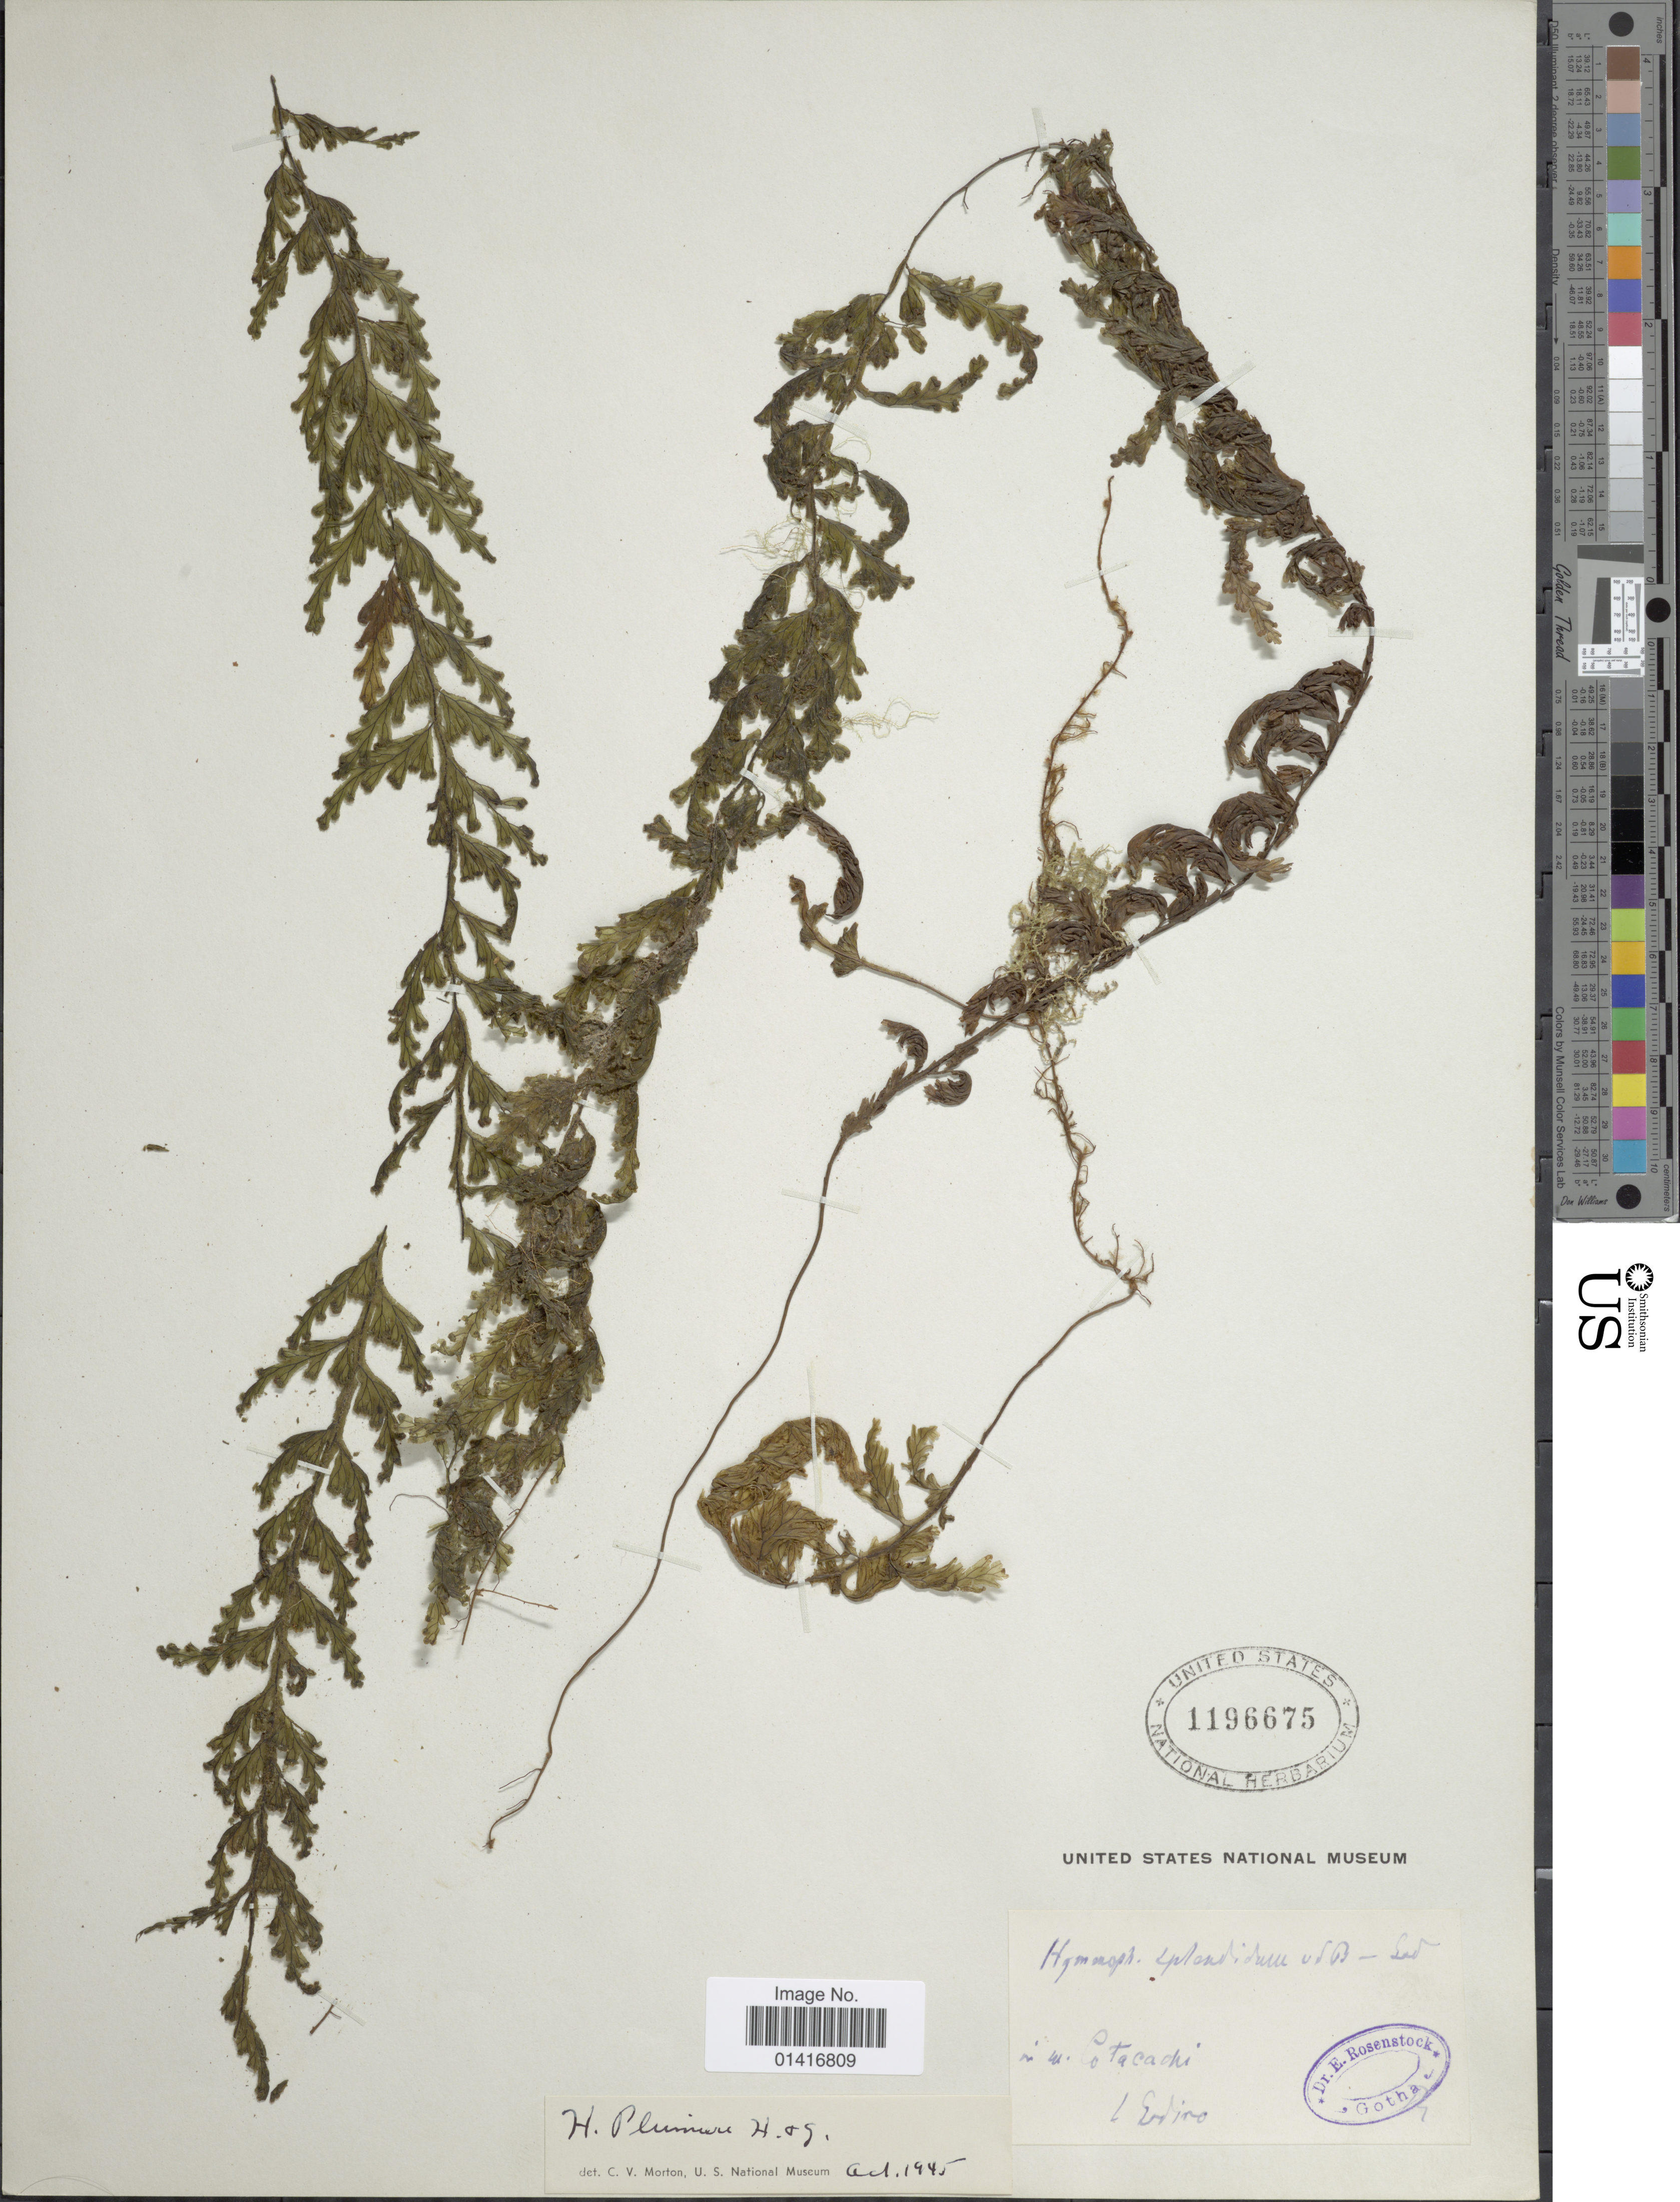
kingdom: Plantae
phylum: Tracheophyta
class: Polypodiopsida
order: Hymenophyllales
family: Hymenophyllaceae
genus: Hymenophyllum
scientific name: Hymenophyllum plumieri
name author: Hook. & Grev.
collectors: Ediro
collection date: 1945-10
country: Ecuador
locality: In. m. Cotacachi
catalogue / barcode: US 1196675